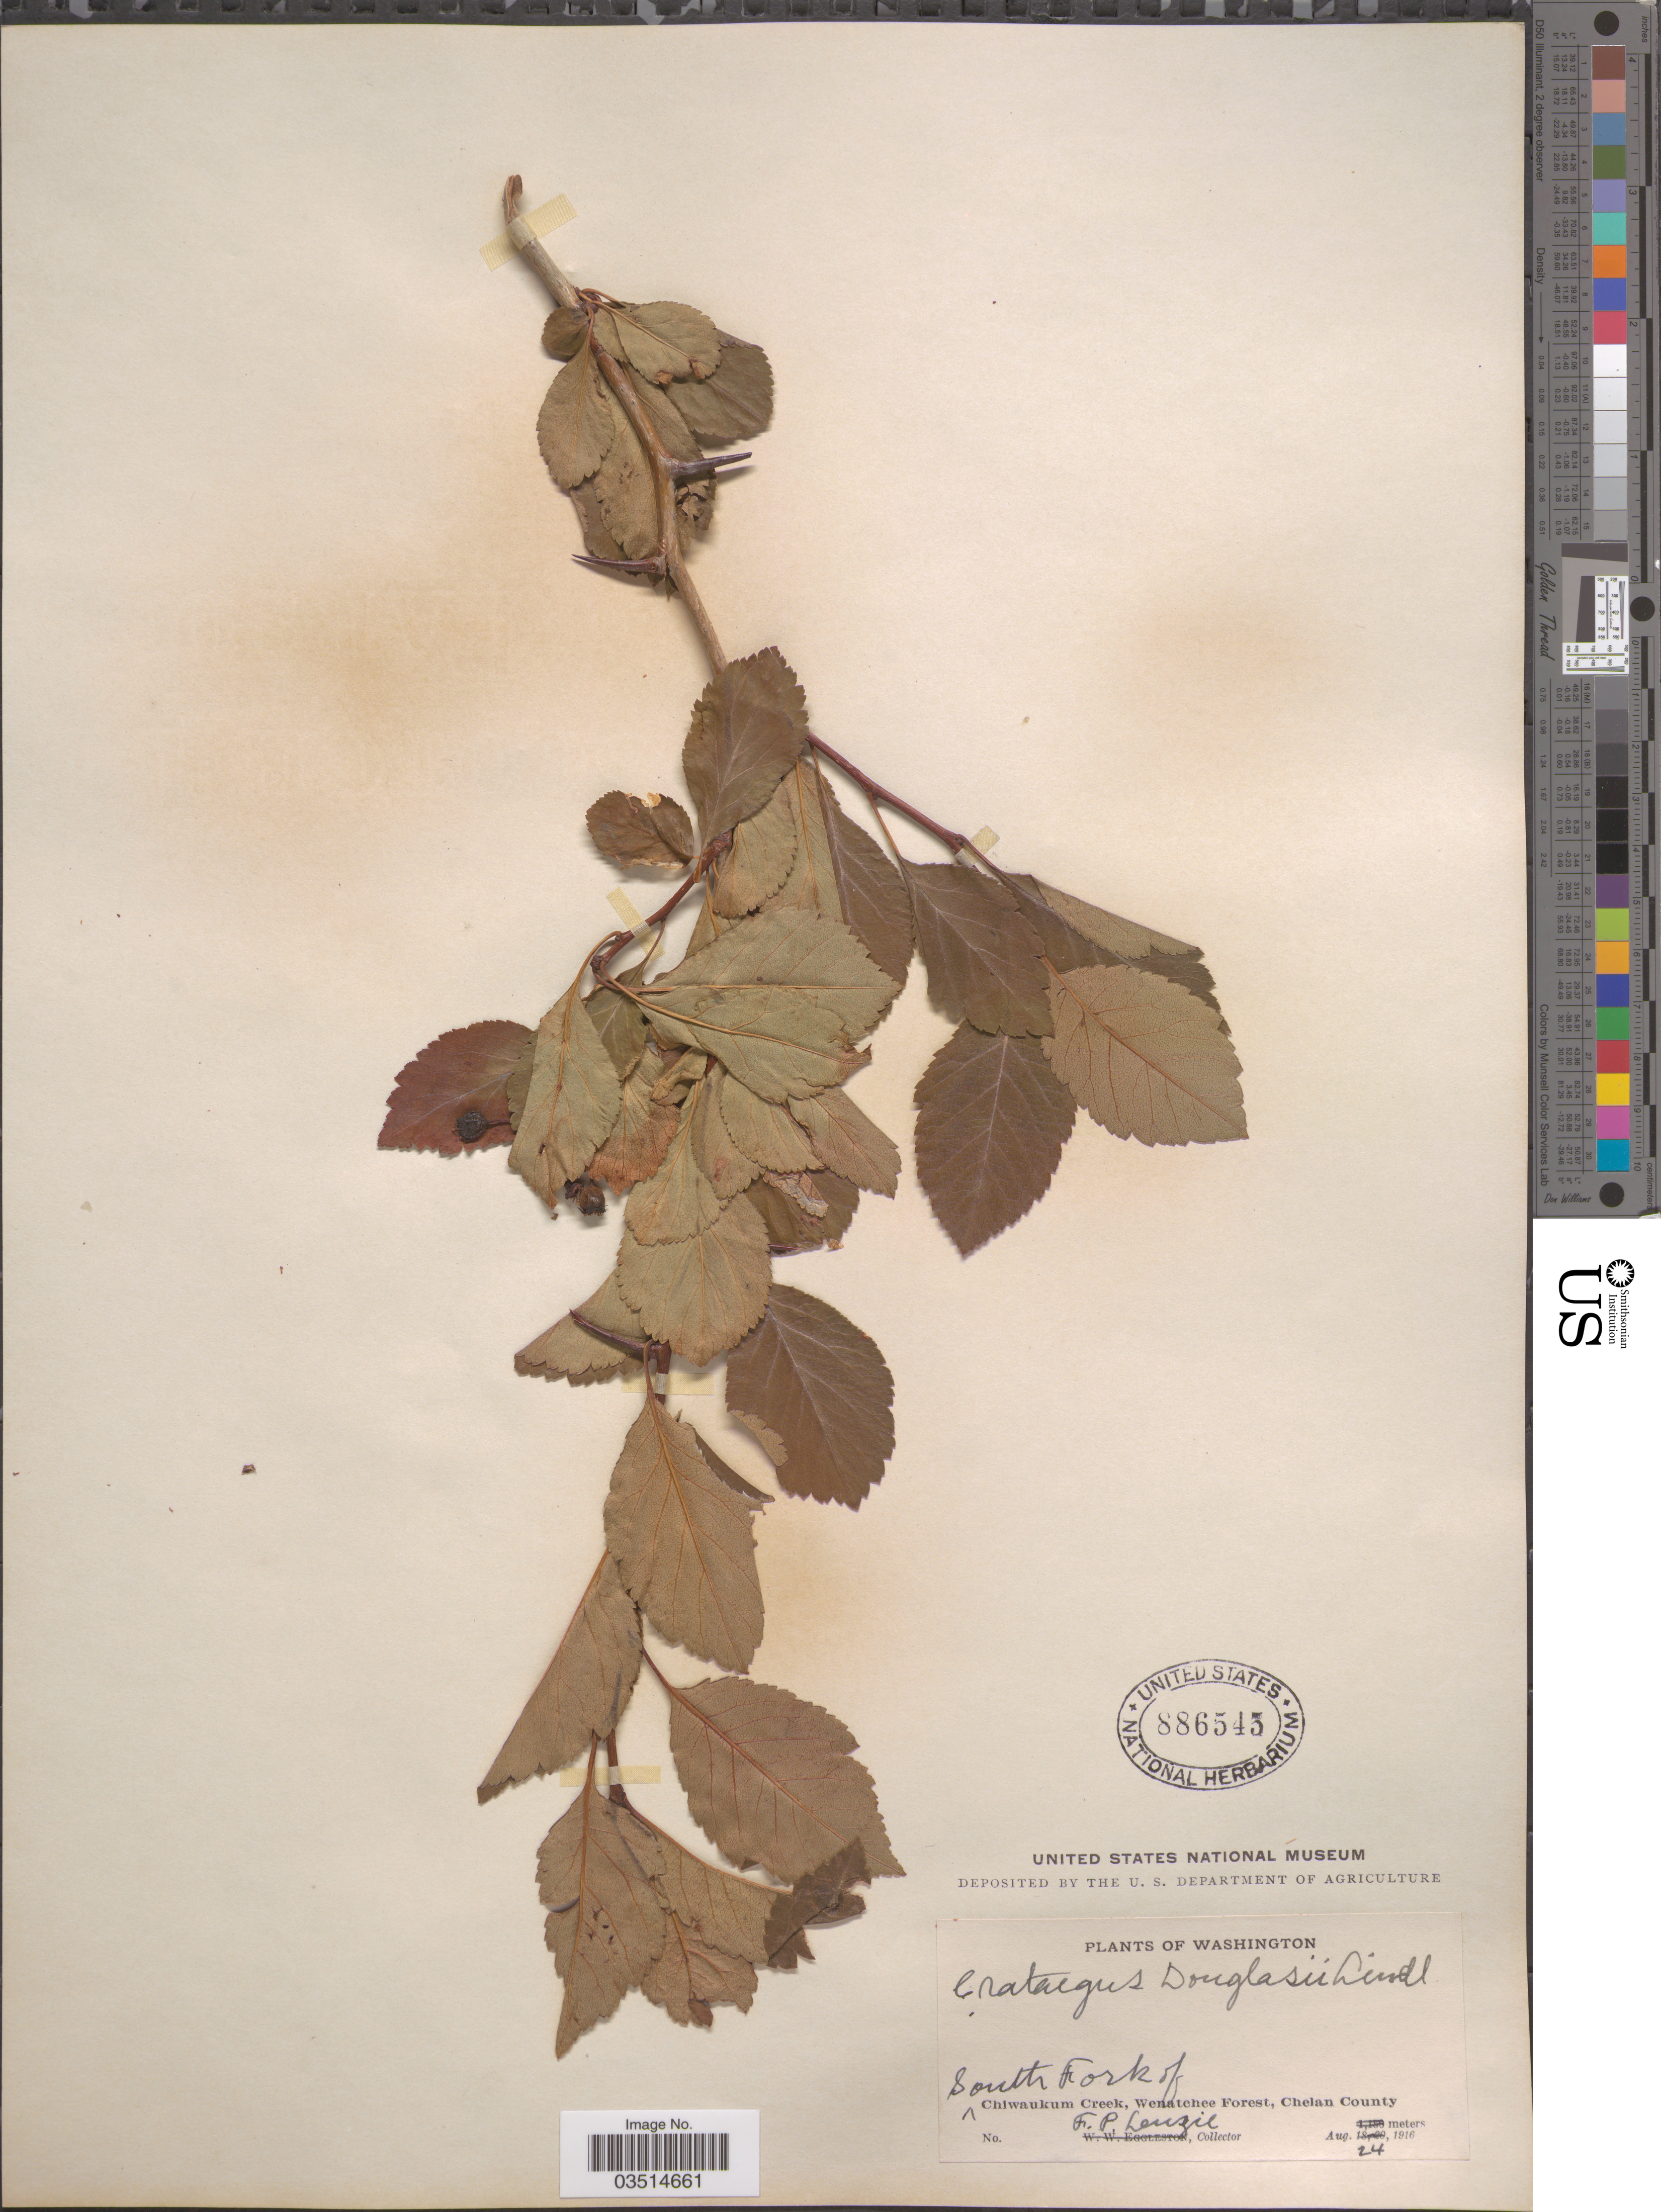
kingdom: Plantae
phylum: Tracheophyta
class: Magnoliopsida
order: Rosales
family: Rosaceae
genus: Crataegus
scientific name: Crataegus douglasii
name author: Lindl.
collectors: F. B. Lenzie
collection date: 1916-08-24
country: United States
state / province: Washington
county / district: Chelan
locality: South Fork of Chiwaukum Creek, Wenatchee Forest, Chelan County.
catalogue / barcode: US 886545